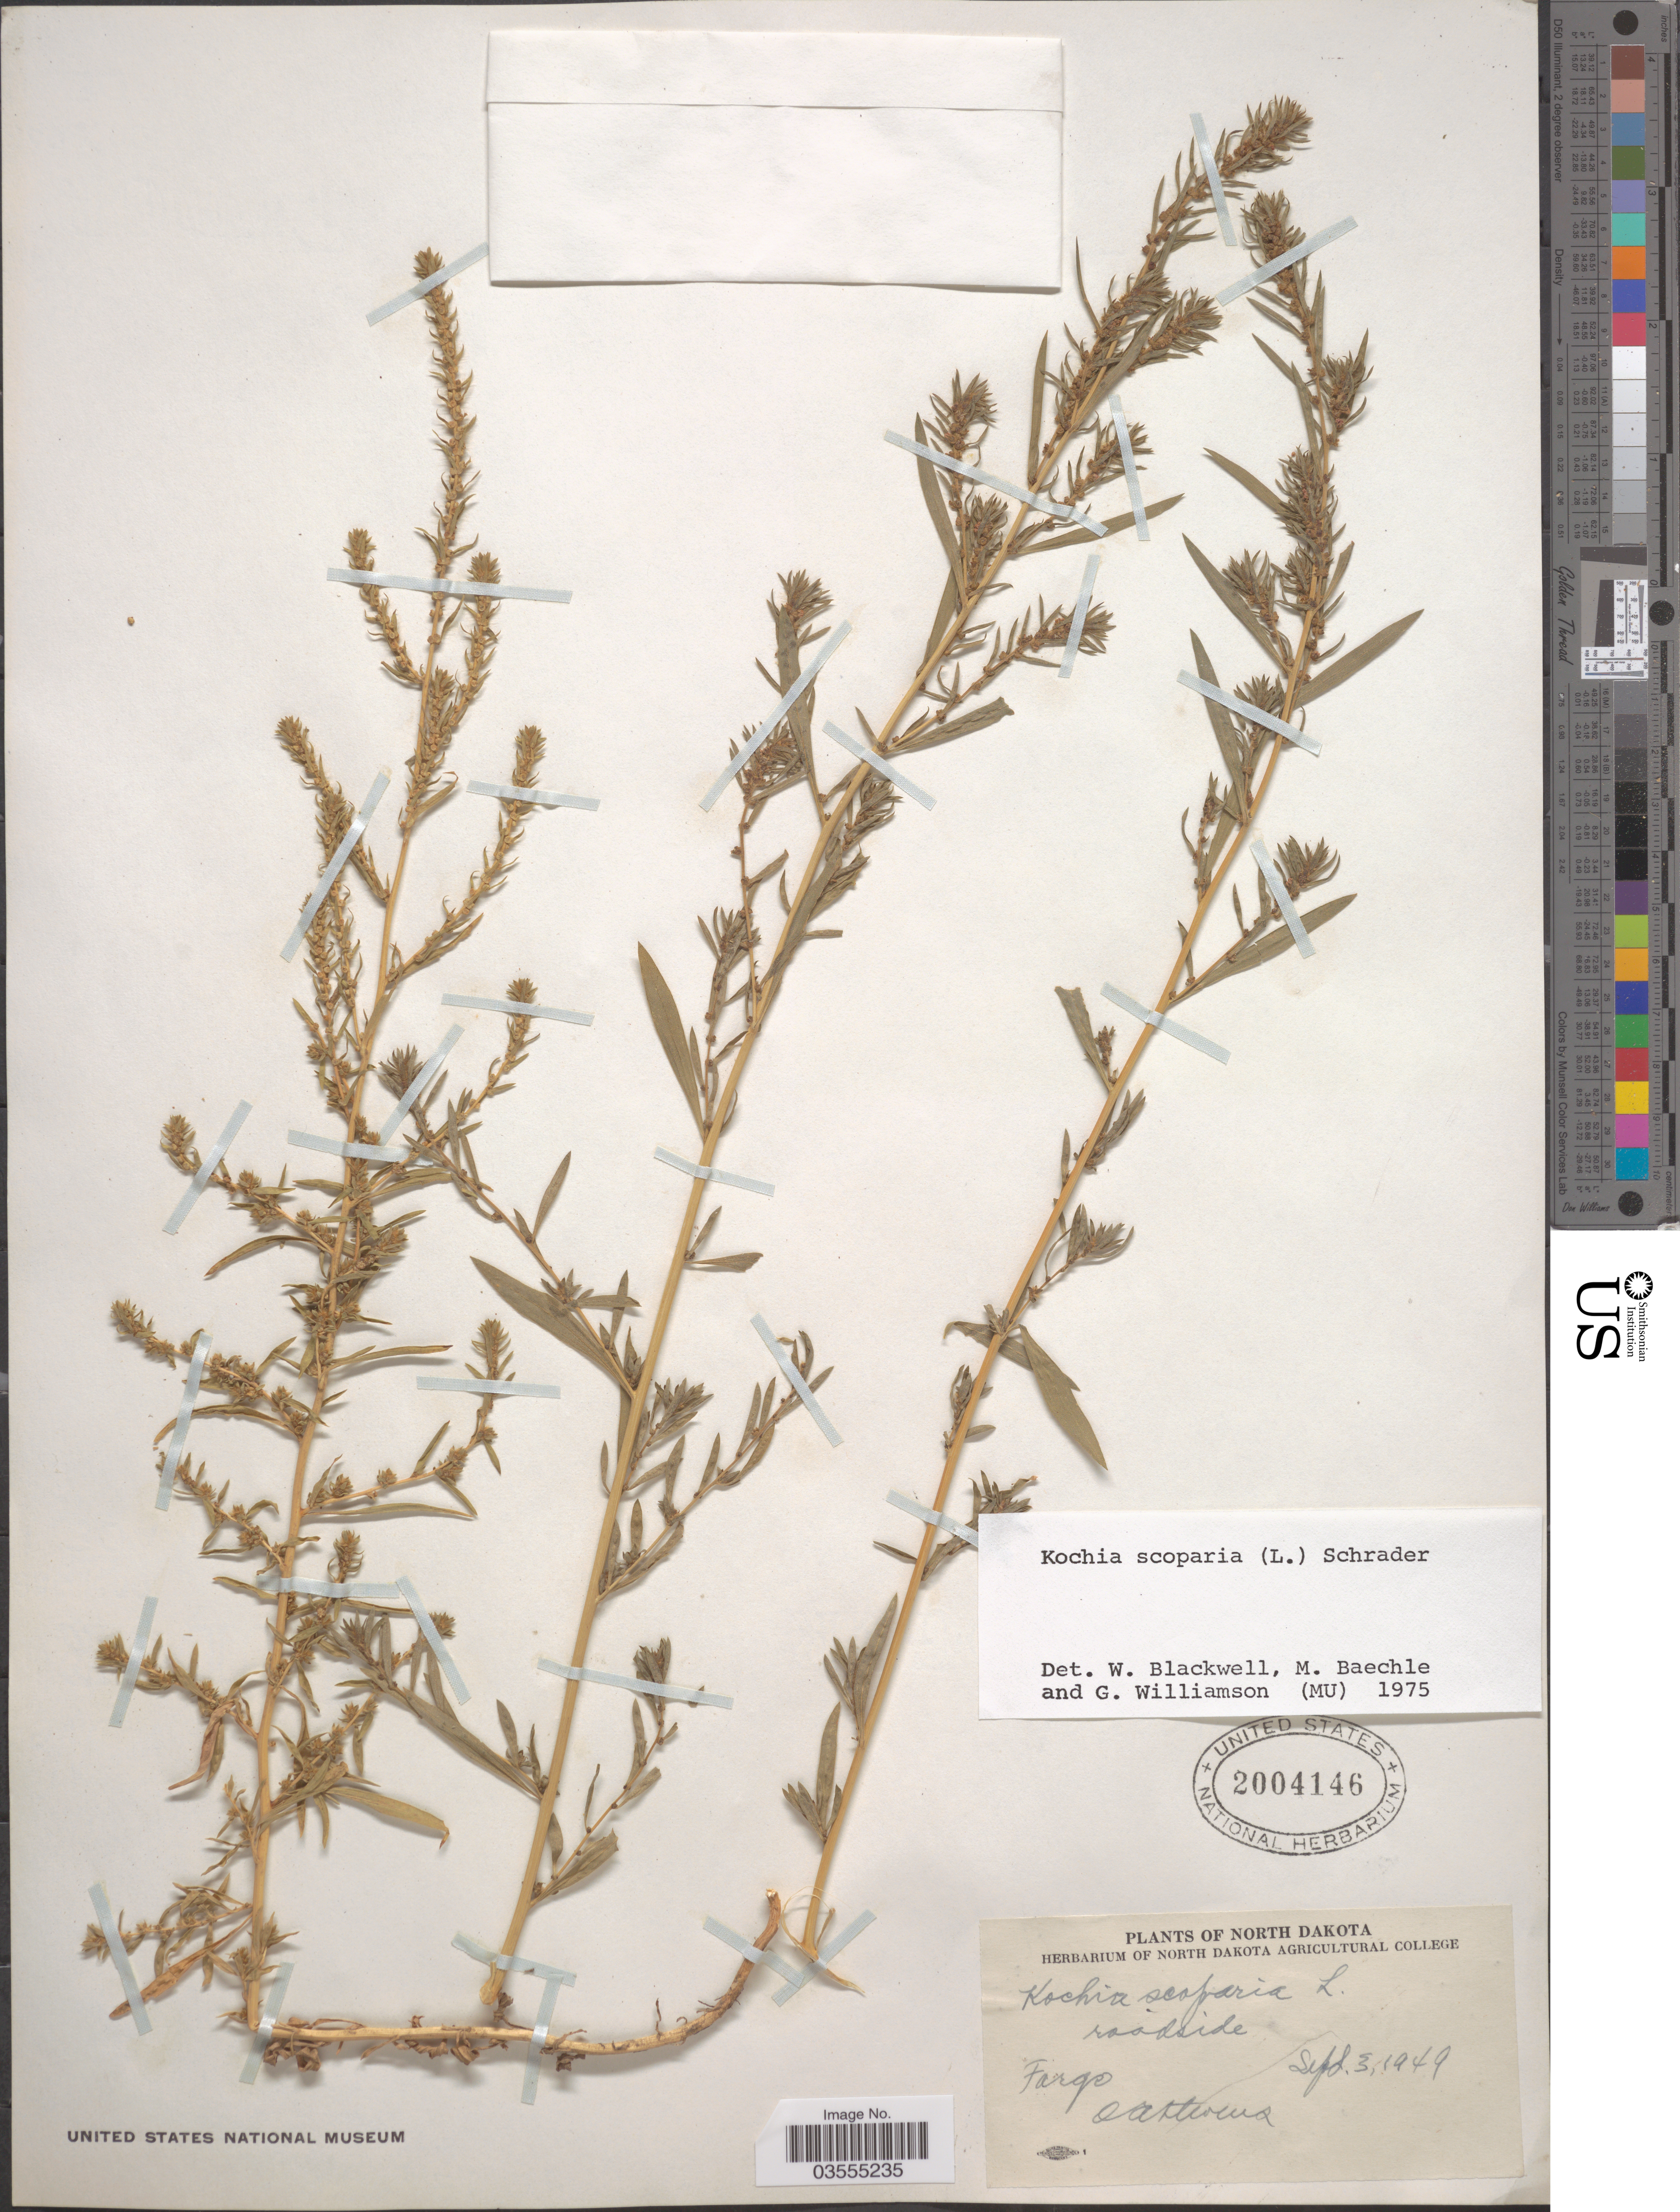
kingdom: Plantae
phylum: Tracheophyta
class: Magnoliopsida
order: Caryophyllales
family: Amaranthaceae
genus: Bassia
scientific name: Bassia scoparia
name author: (L.) Voss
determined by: U.S. National Herbarium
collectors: O. A. Stevens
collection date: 1949-09-03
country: United States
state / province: North Dakota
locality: Fargo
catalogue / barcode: US 2004146